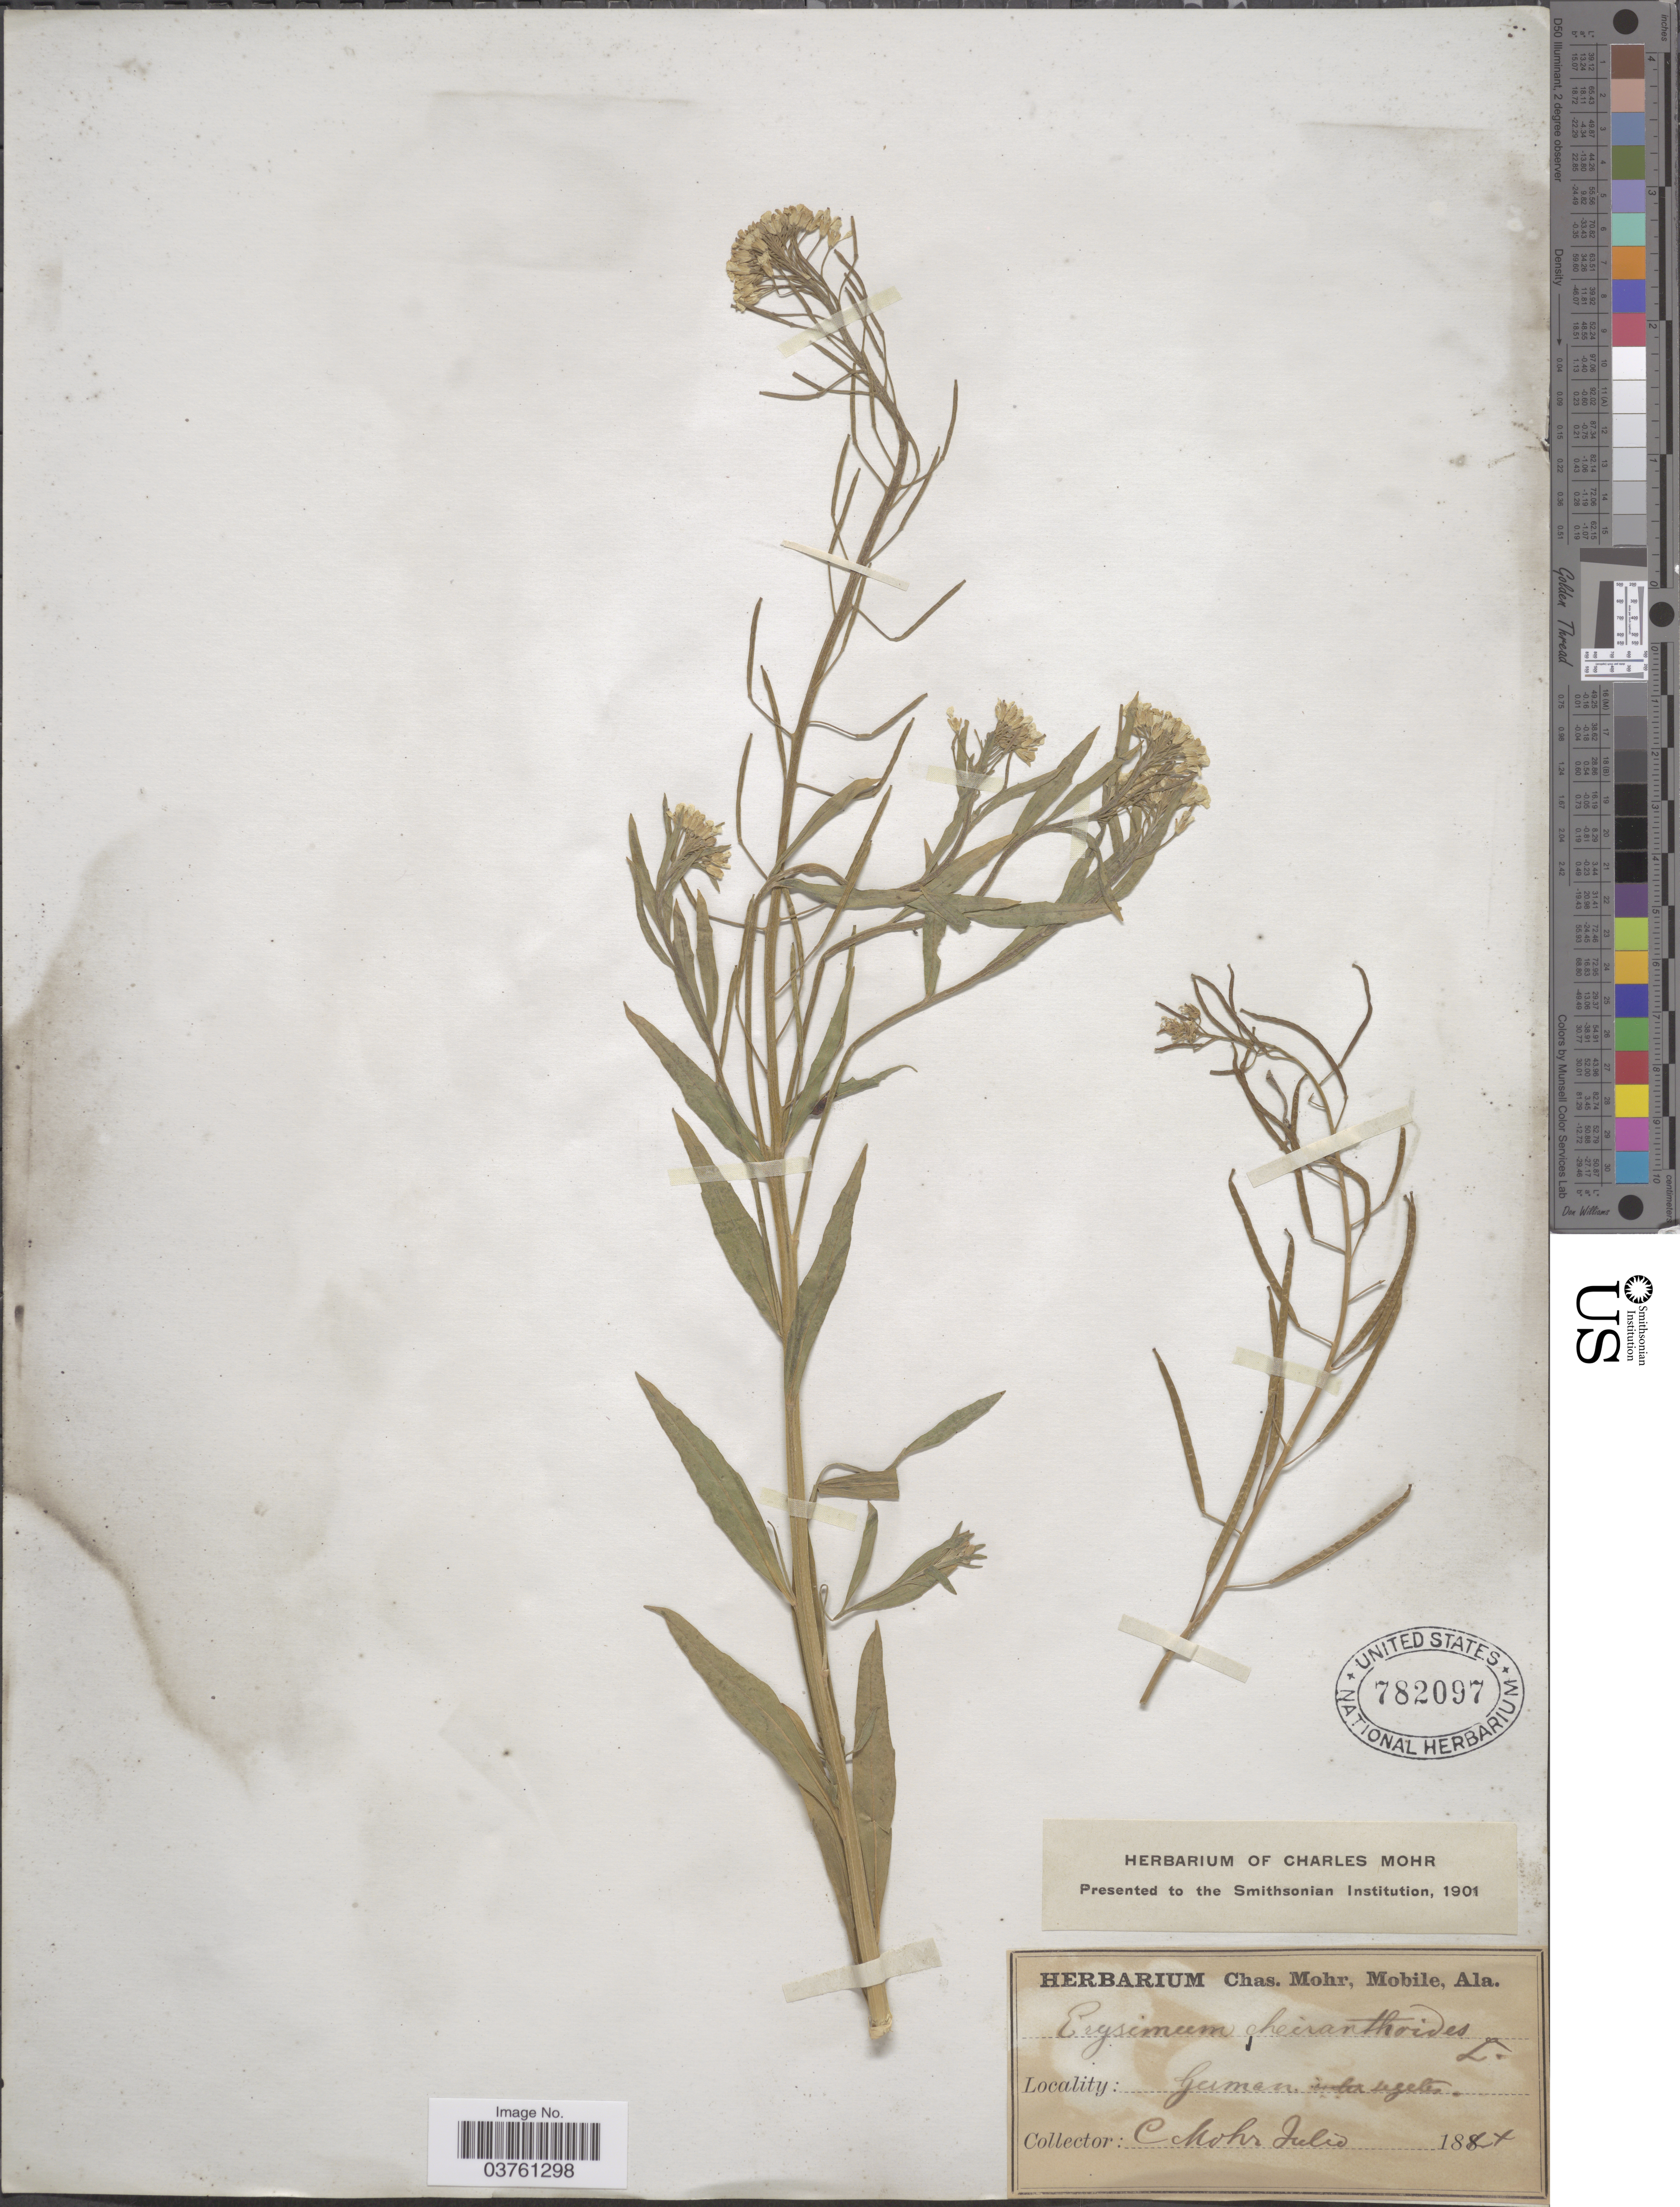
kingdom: Plantae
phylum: Tracheophyta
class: Magnoliopsida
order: Brassicales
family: Brassicaceae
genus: Erysimum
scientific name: Erysimum cheiranthoides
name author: L.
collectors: Mohr, C. T. (herbarium)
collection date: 1824-07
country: Germany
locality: Segetes.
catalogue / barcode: US 782097